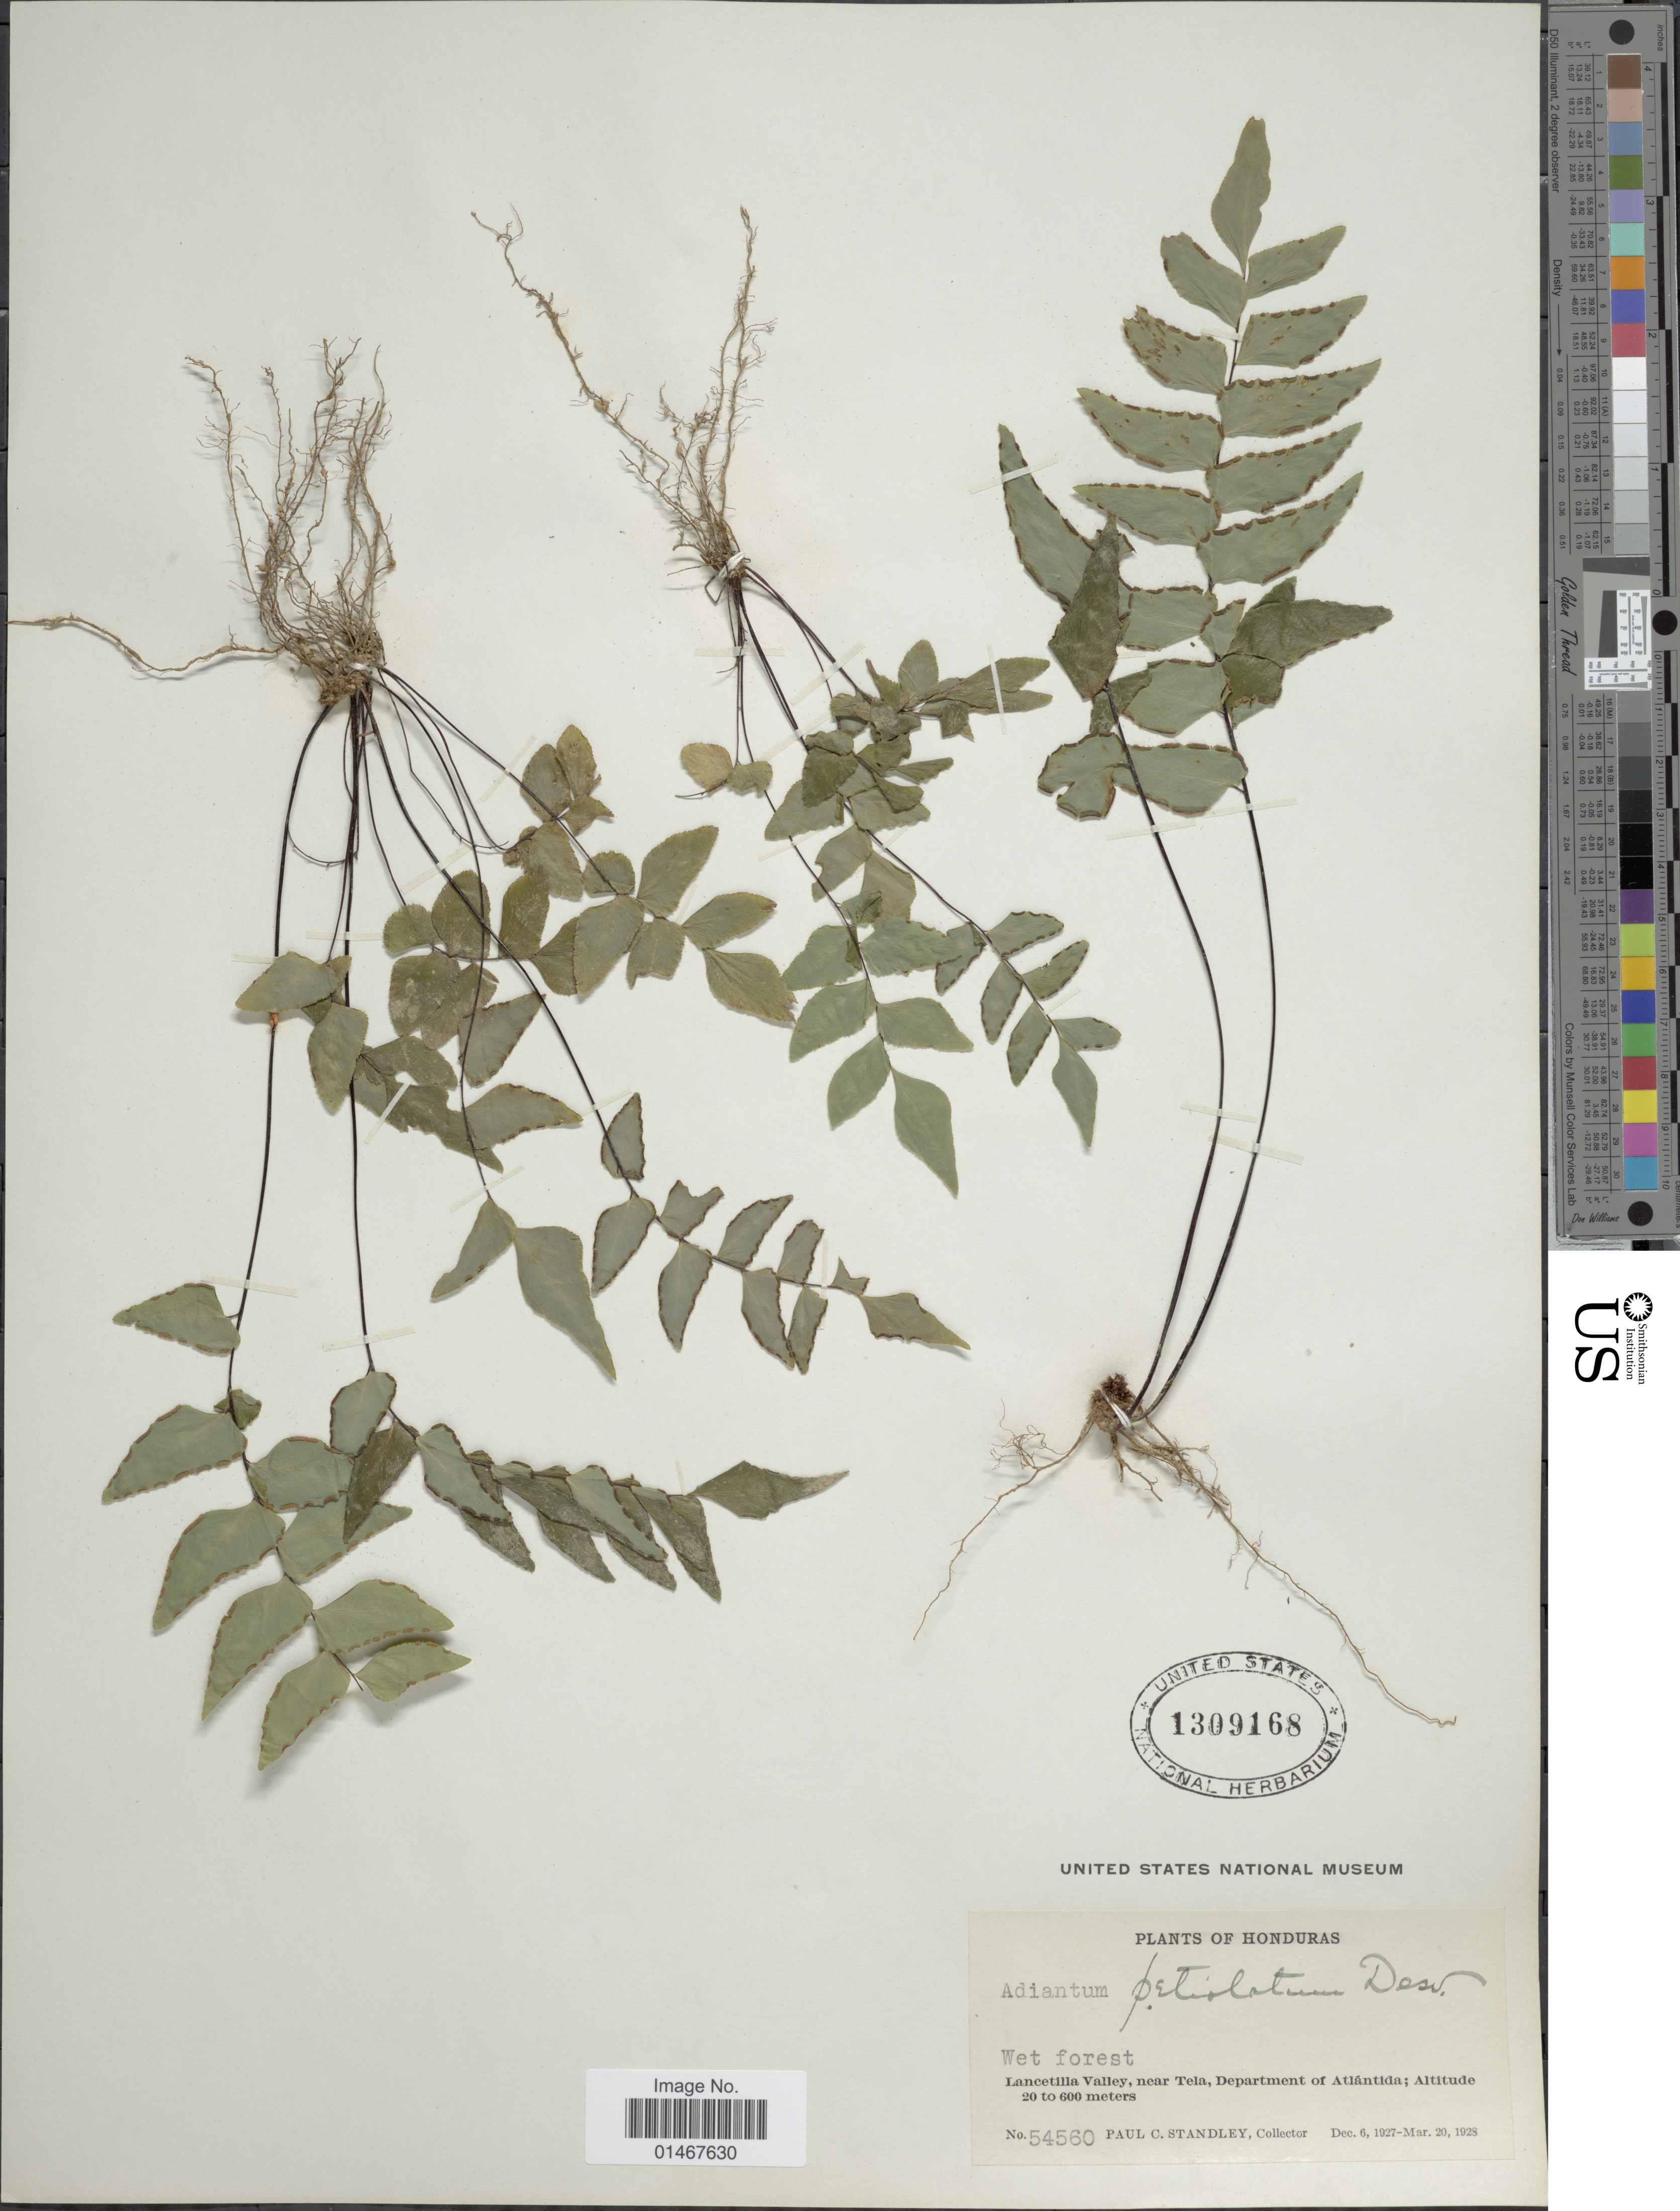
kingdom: Plantae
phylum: Tracheophyta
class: Polypodiopsida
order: Polypodiales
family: Pteridaceae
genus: Adiantum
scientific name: Adiantum petiolatum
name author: Desv.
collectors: P. C. Standley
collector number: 54560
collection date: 1927-12-06/1928-03-20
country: Honduras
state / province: Atlántida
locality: Lancetilla Valley, near Tela, Department of Atlántida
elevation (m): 20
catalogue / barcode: US 1309168